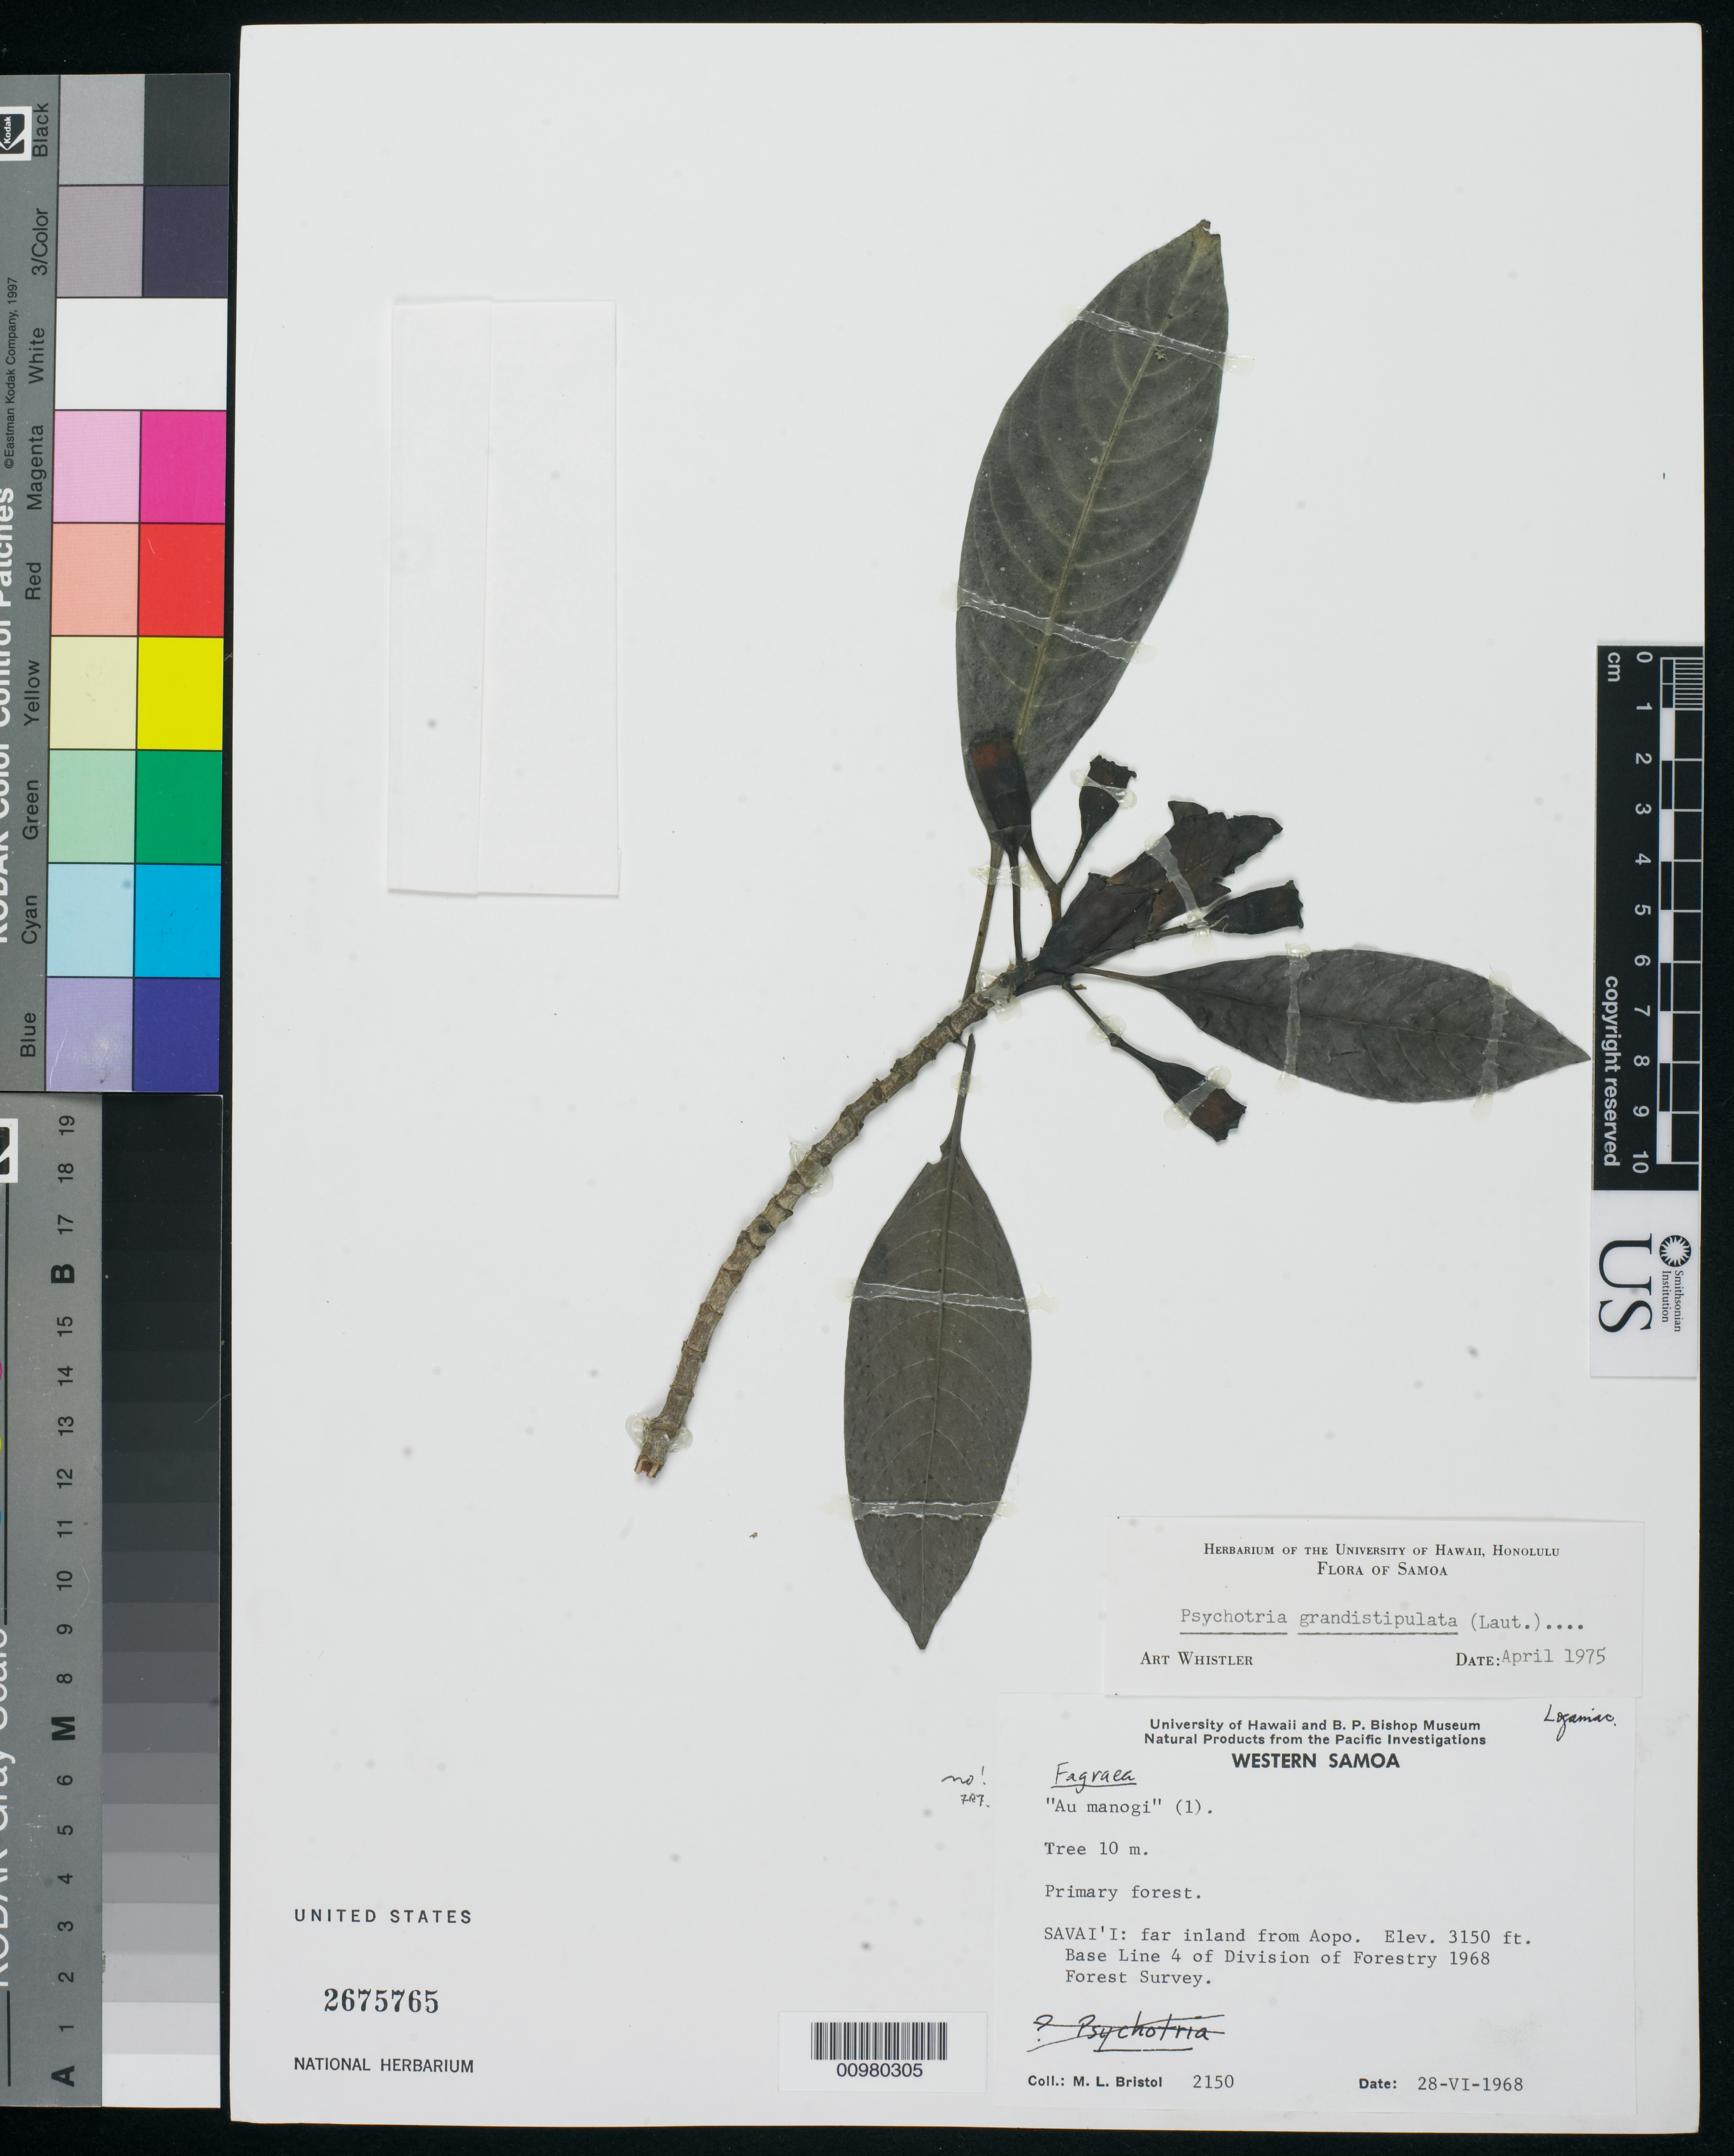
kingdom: Plantae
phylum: Tracheophyta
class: Magnoliopsida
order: Gentianales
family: Rubiaceae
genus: Psychotria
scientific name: Psychotria grandistipulata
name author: (Lauterb.) Whistler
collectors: M. L. Bristol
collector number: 2150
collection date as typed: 28 Jun 1968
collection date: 1968-06-28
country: Samoa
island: Savai'i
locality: Western Samoa. Far inland from Aopo. Primary forest.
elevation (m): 960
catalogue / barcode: US 2675765